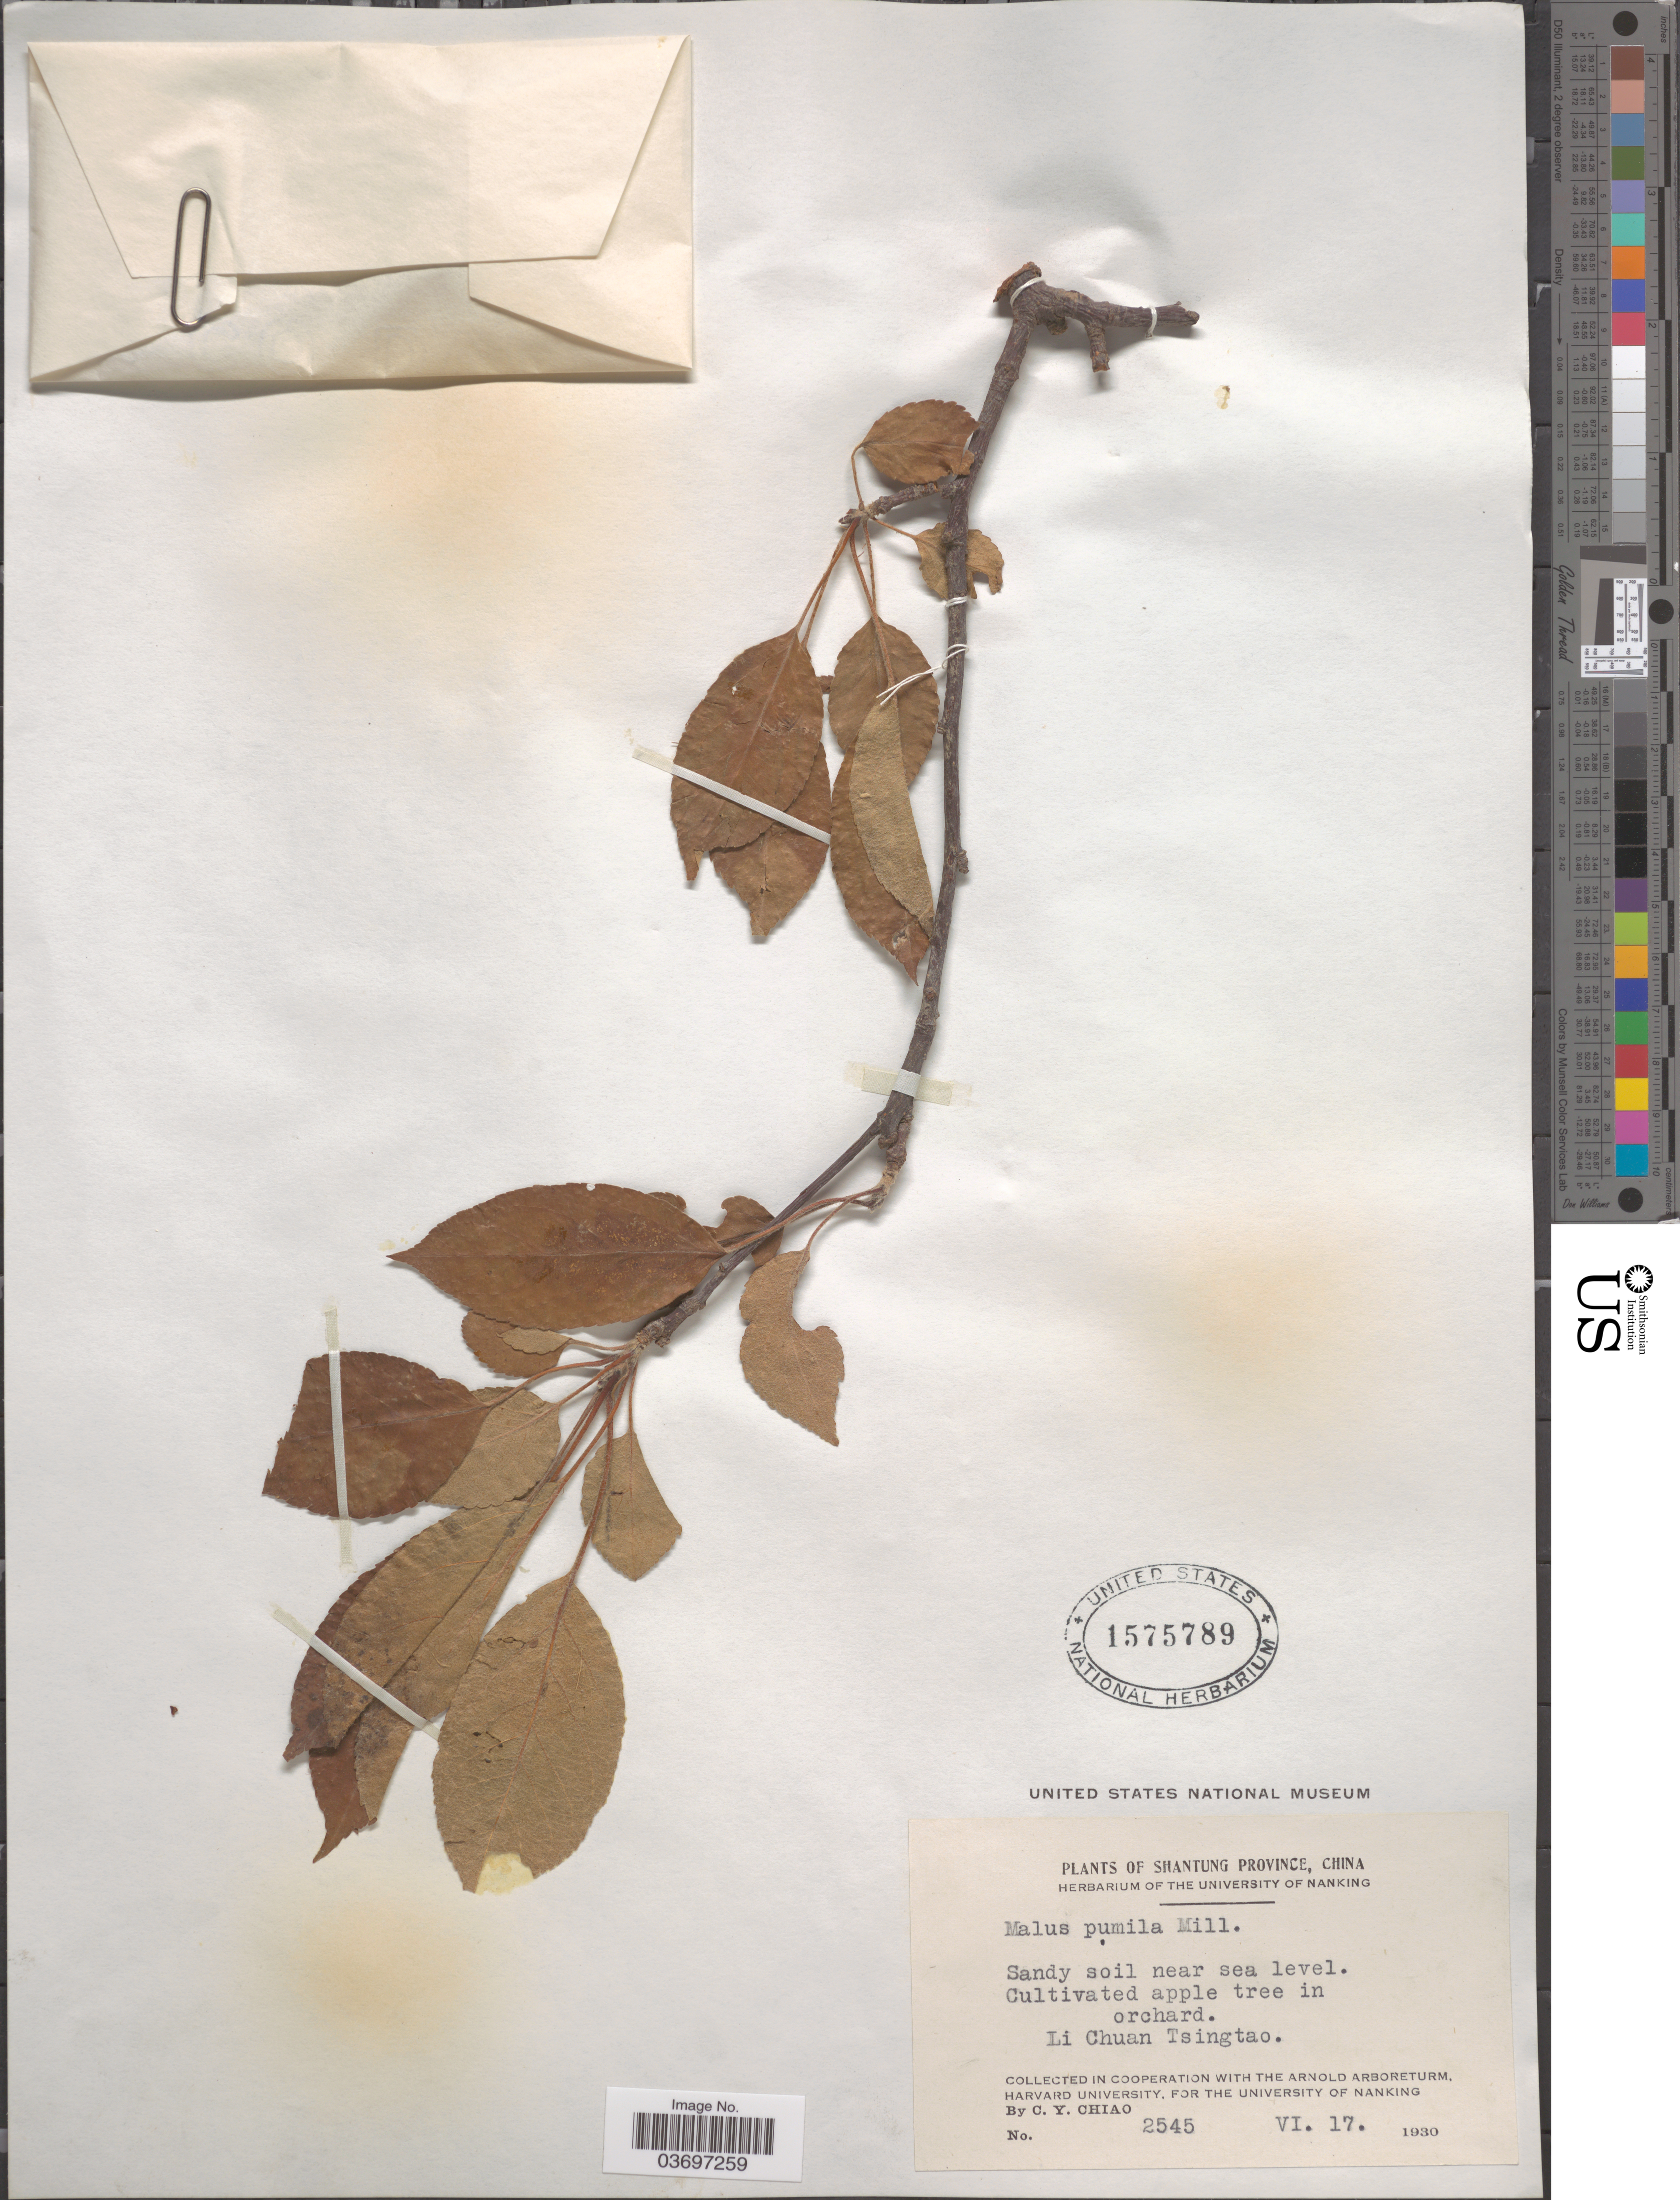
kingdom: Plantae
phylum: Tracheophyta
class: Magnoliopsida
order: Rosales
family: Rosaceae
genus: Malus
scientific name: Malus pumila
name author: Mill.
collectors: C. Y. Chiao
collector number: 2545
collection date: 1930-06-17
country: China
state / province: Shandong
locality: Shantung Province. Li Chian Tsingtao.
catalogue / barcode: US 1575789